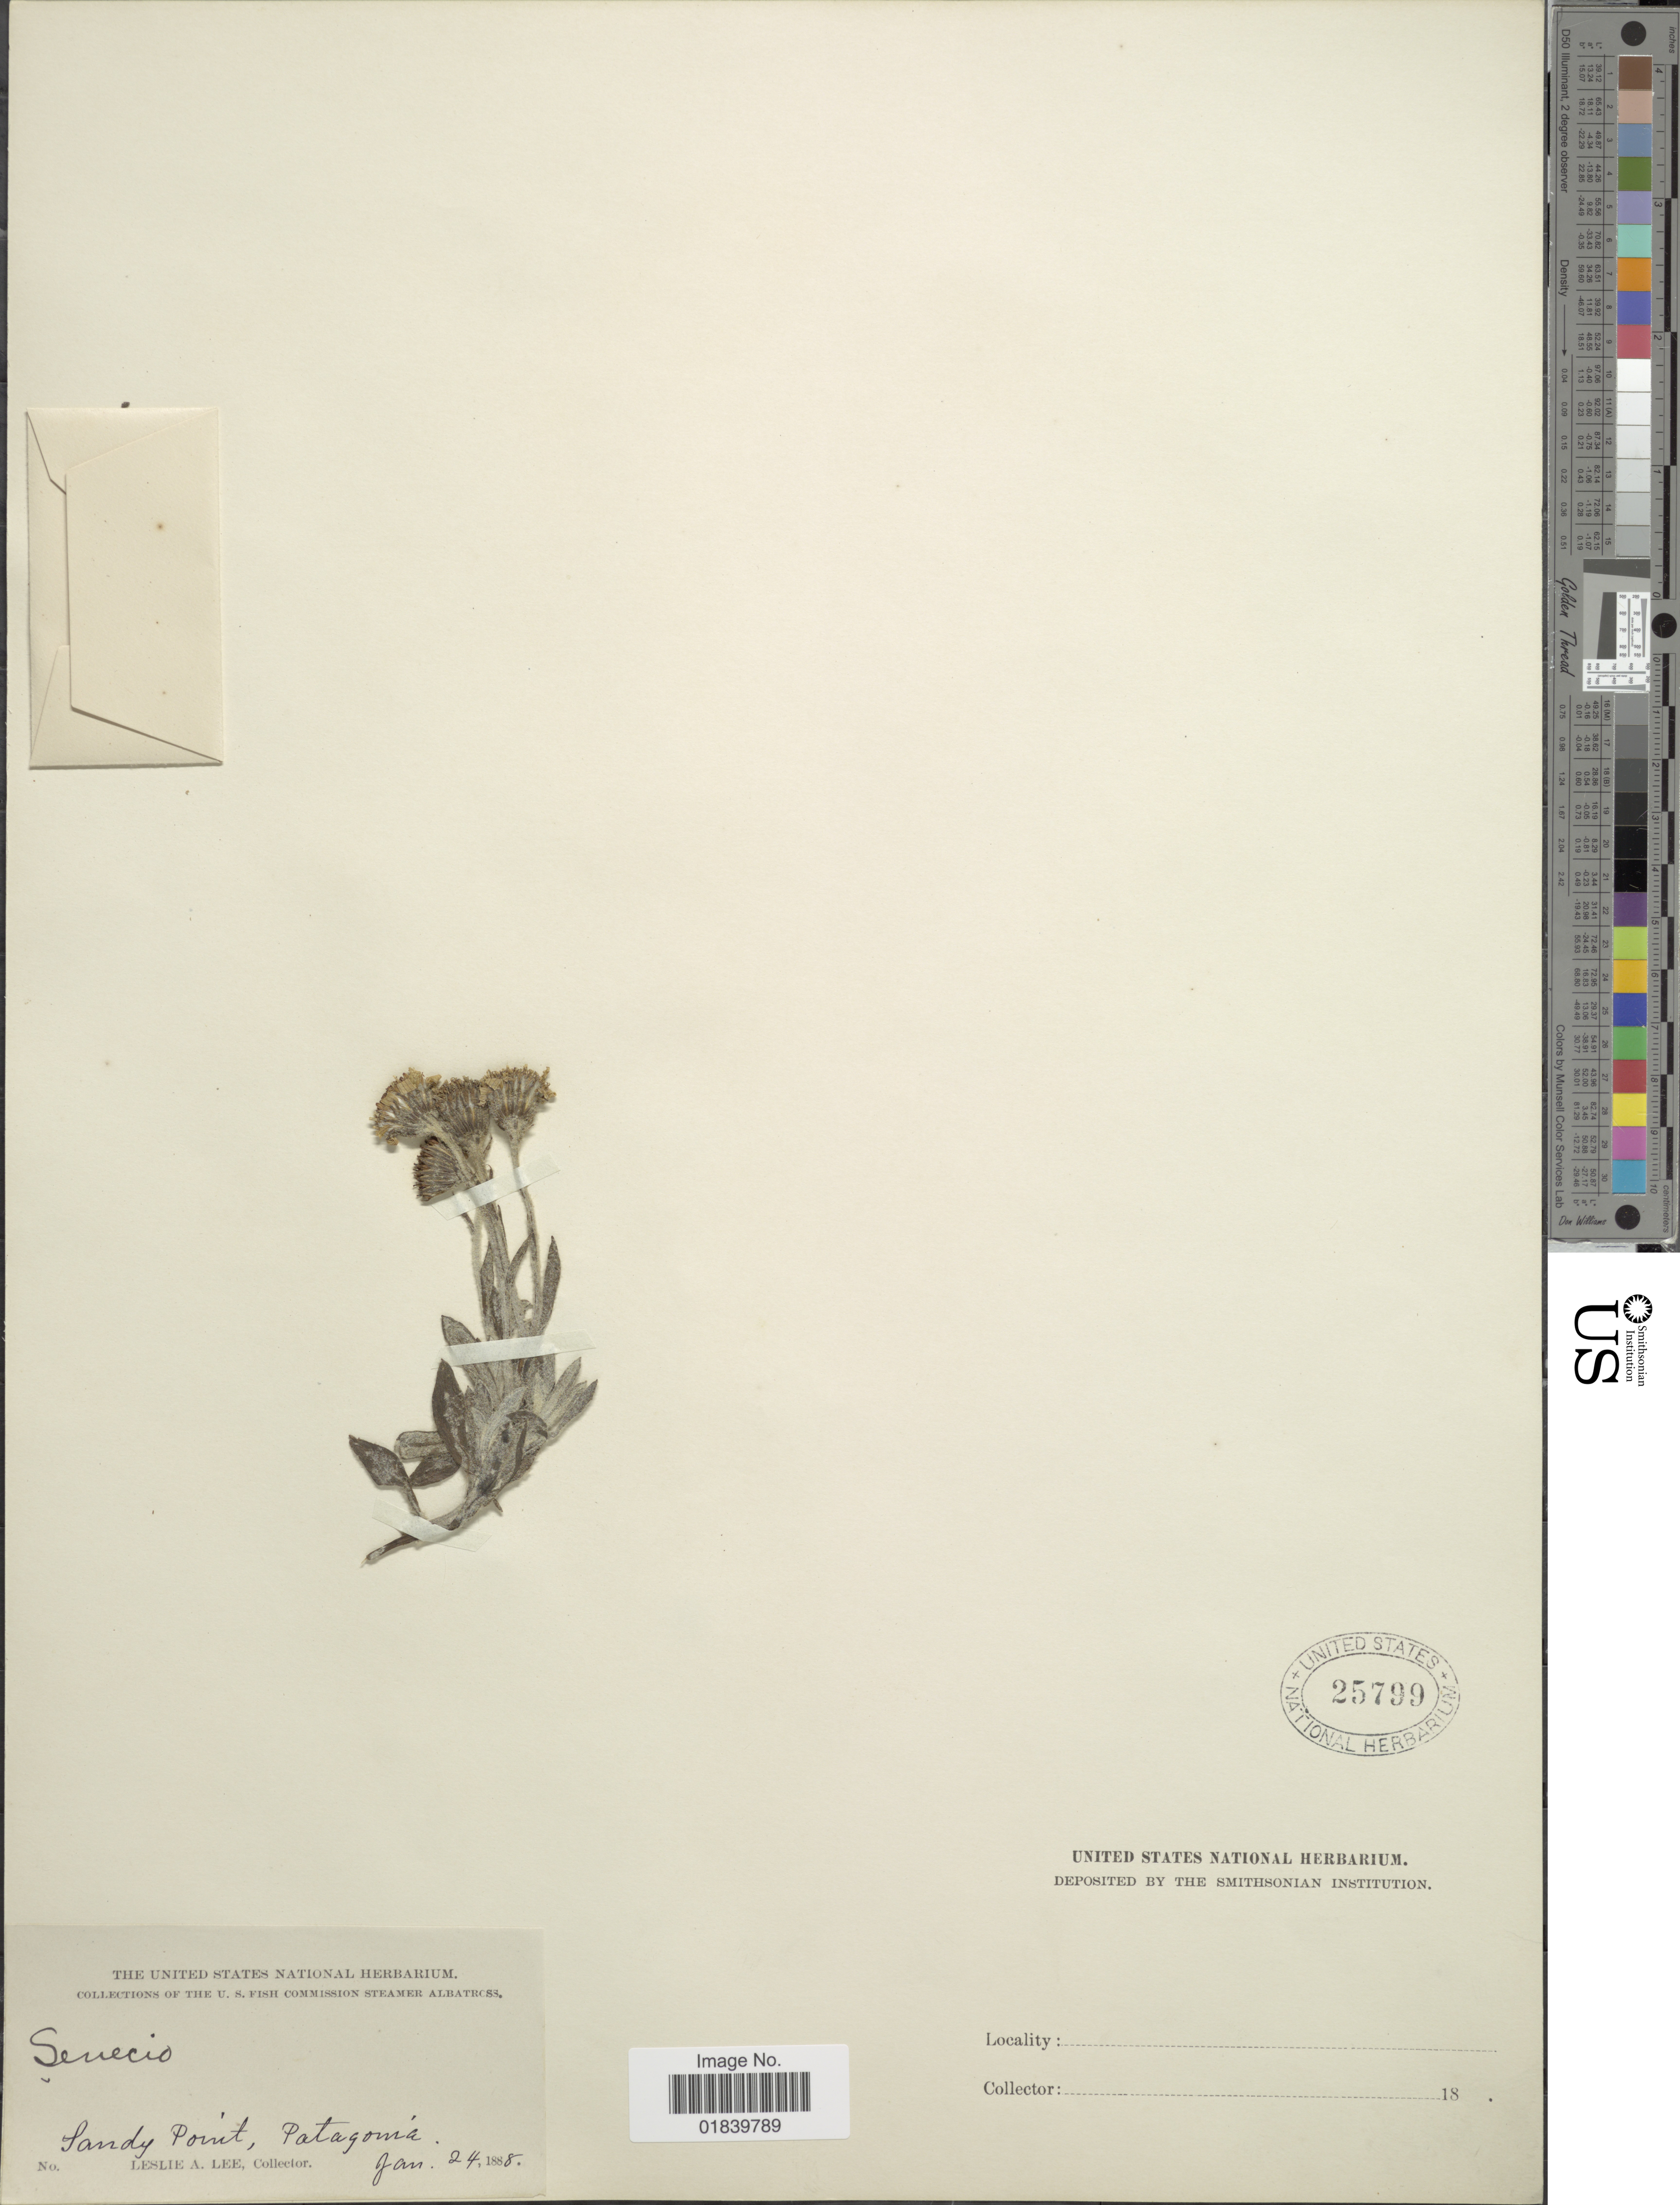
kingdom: Plantae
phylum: Tracheophyta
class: Magnoliopsida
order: Asterales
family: Asteraceae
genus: Senecio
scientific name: Senecio sp.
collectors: L. Lee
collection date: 1888-01-24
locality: Sandy, Point, Patagonia.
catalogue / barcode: US 25799